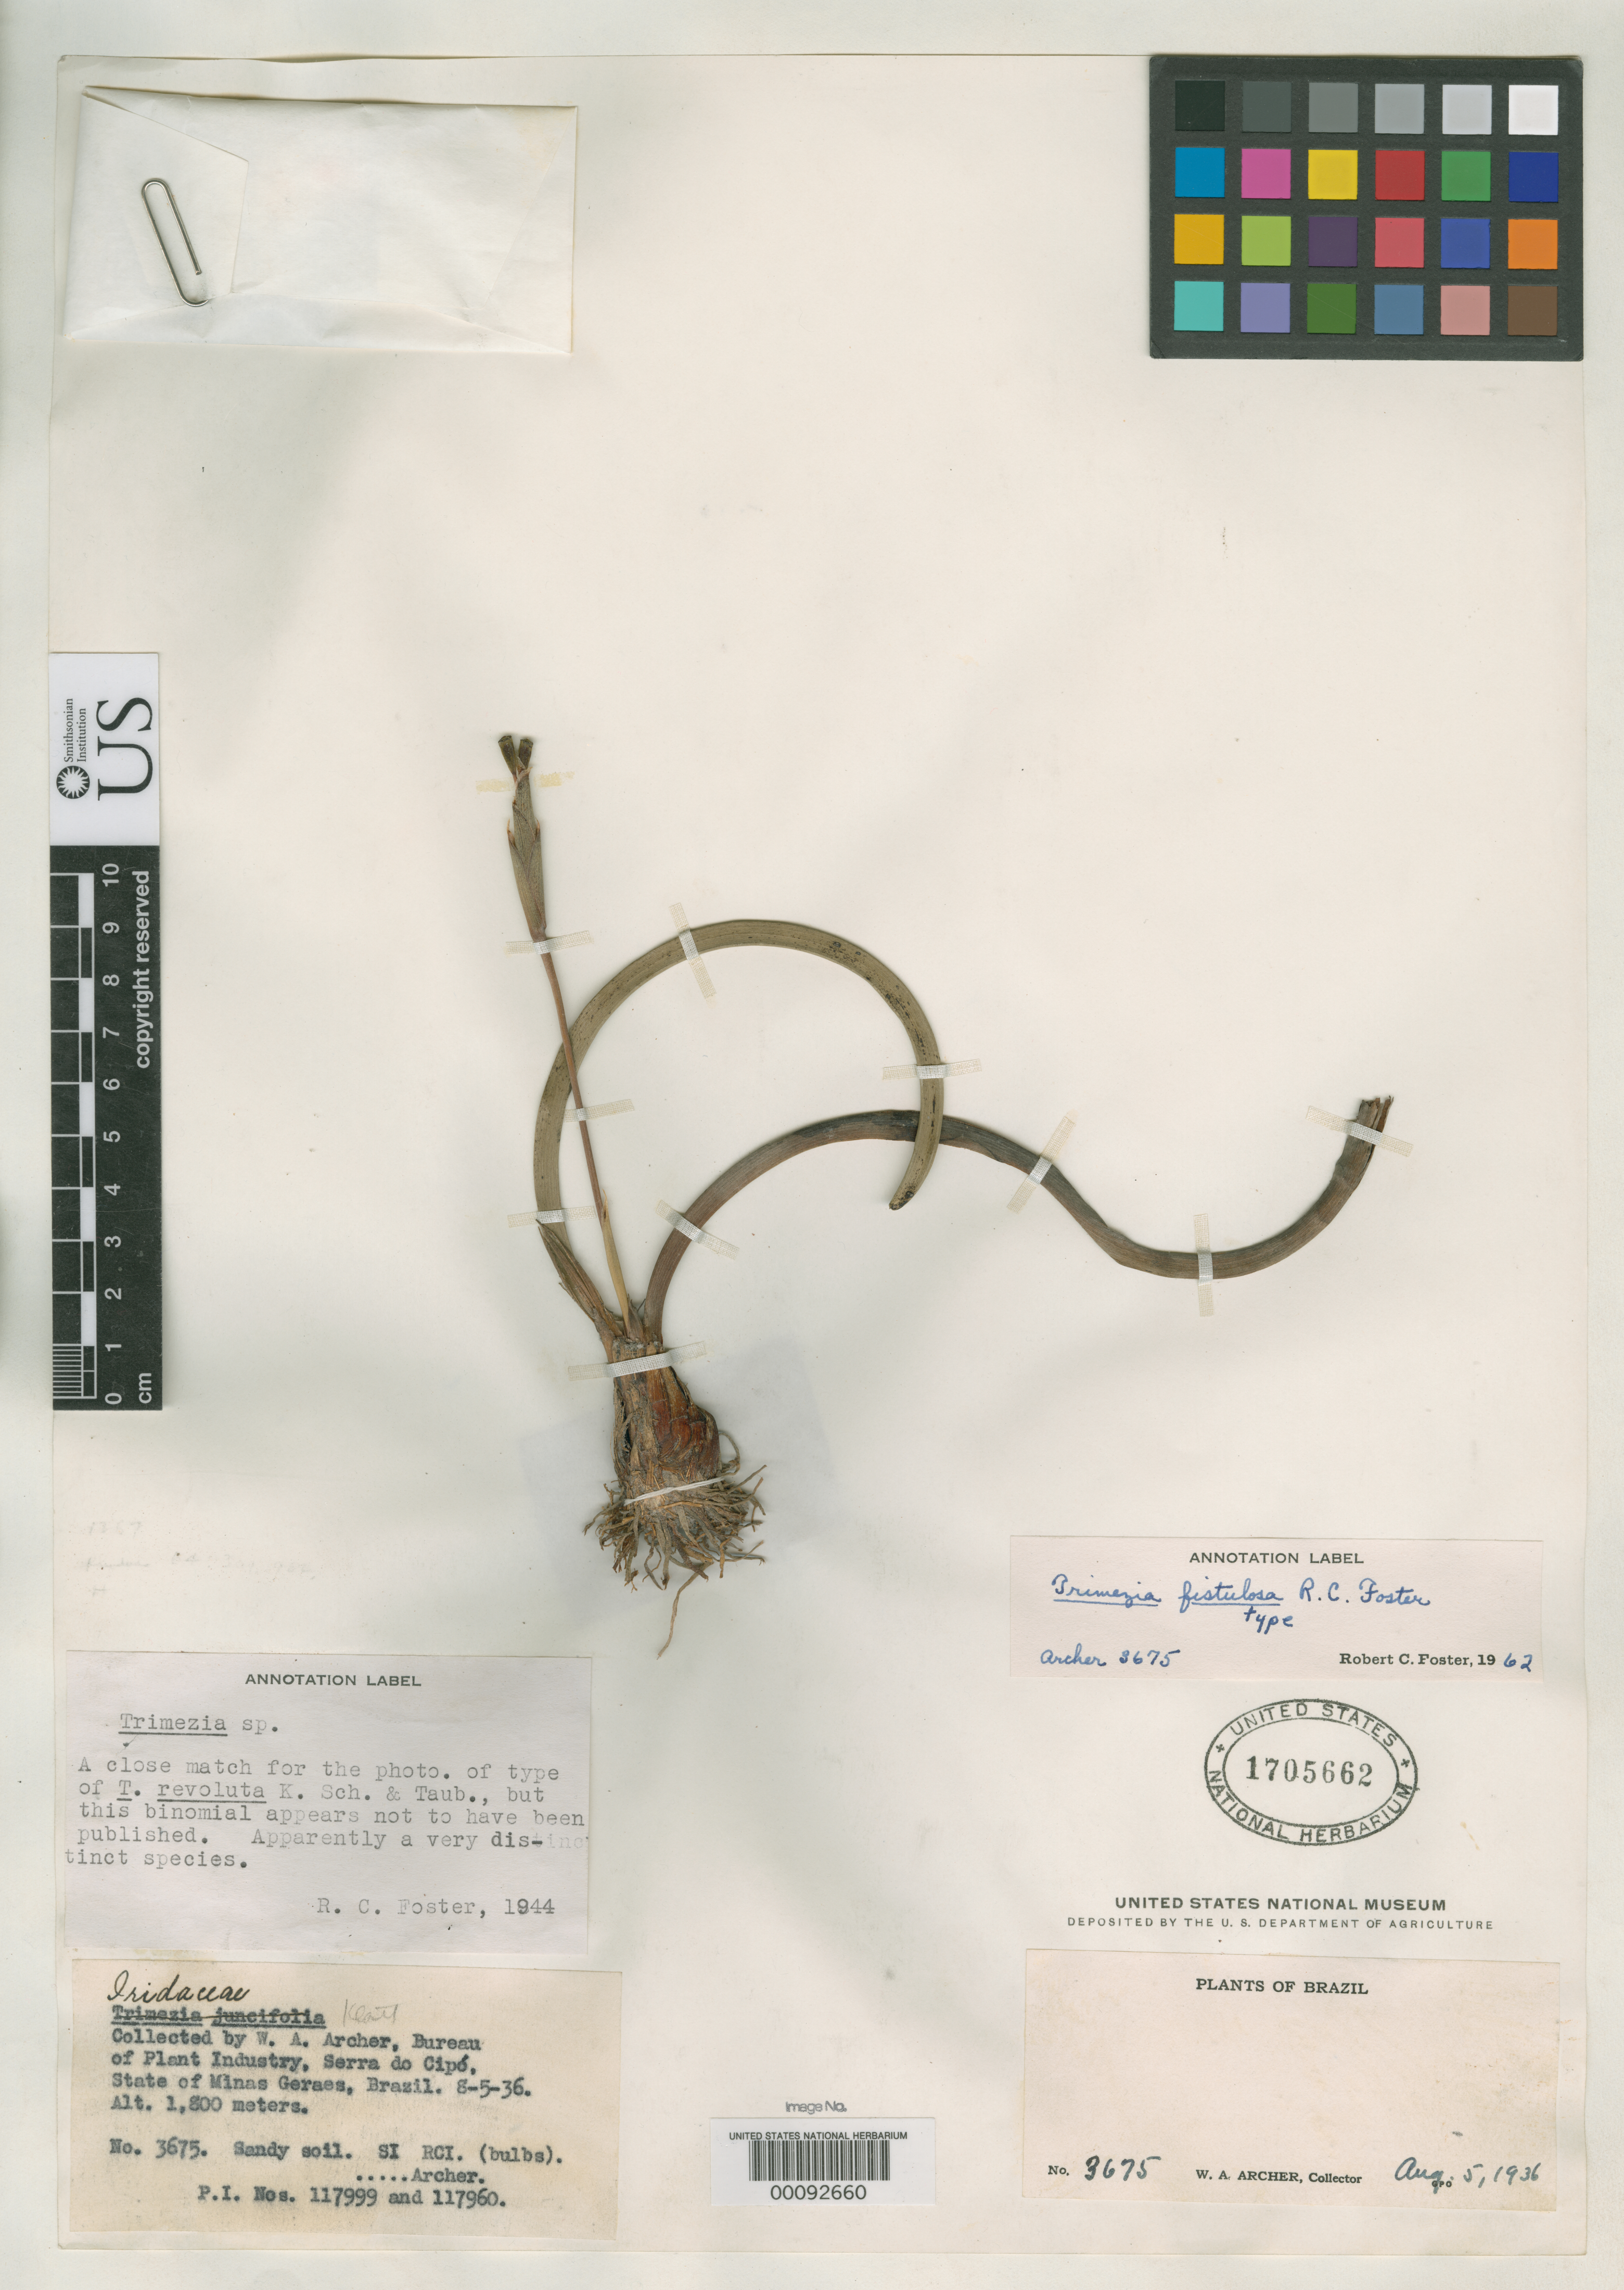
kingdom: Plantae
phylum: Tracheophyta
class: Liliopsida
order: Asparagales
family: Iridaceae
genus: Trimezia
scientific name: Trimezia fistulosa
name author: R.C. Foster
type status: Holotype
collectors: W. A. Archer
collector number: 3675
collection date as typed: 05 Aug 1936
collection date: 1936-08-05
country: Brazil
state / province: Minas Gerais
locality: Serra do Cipo.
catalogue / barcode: US 1705662